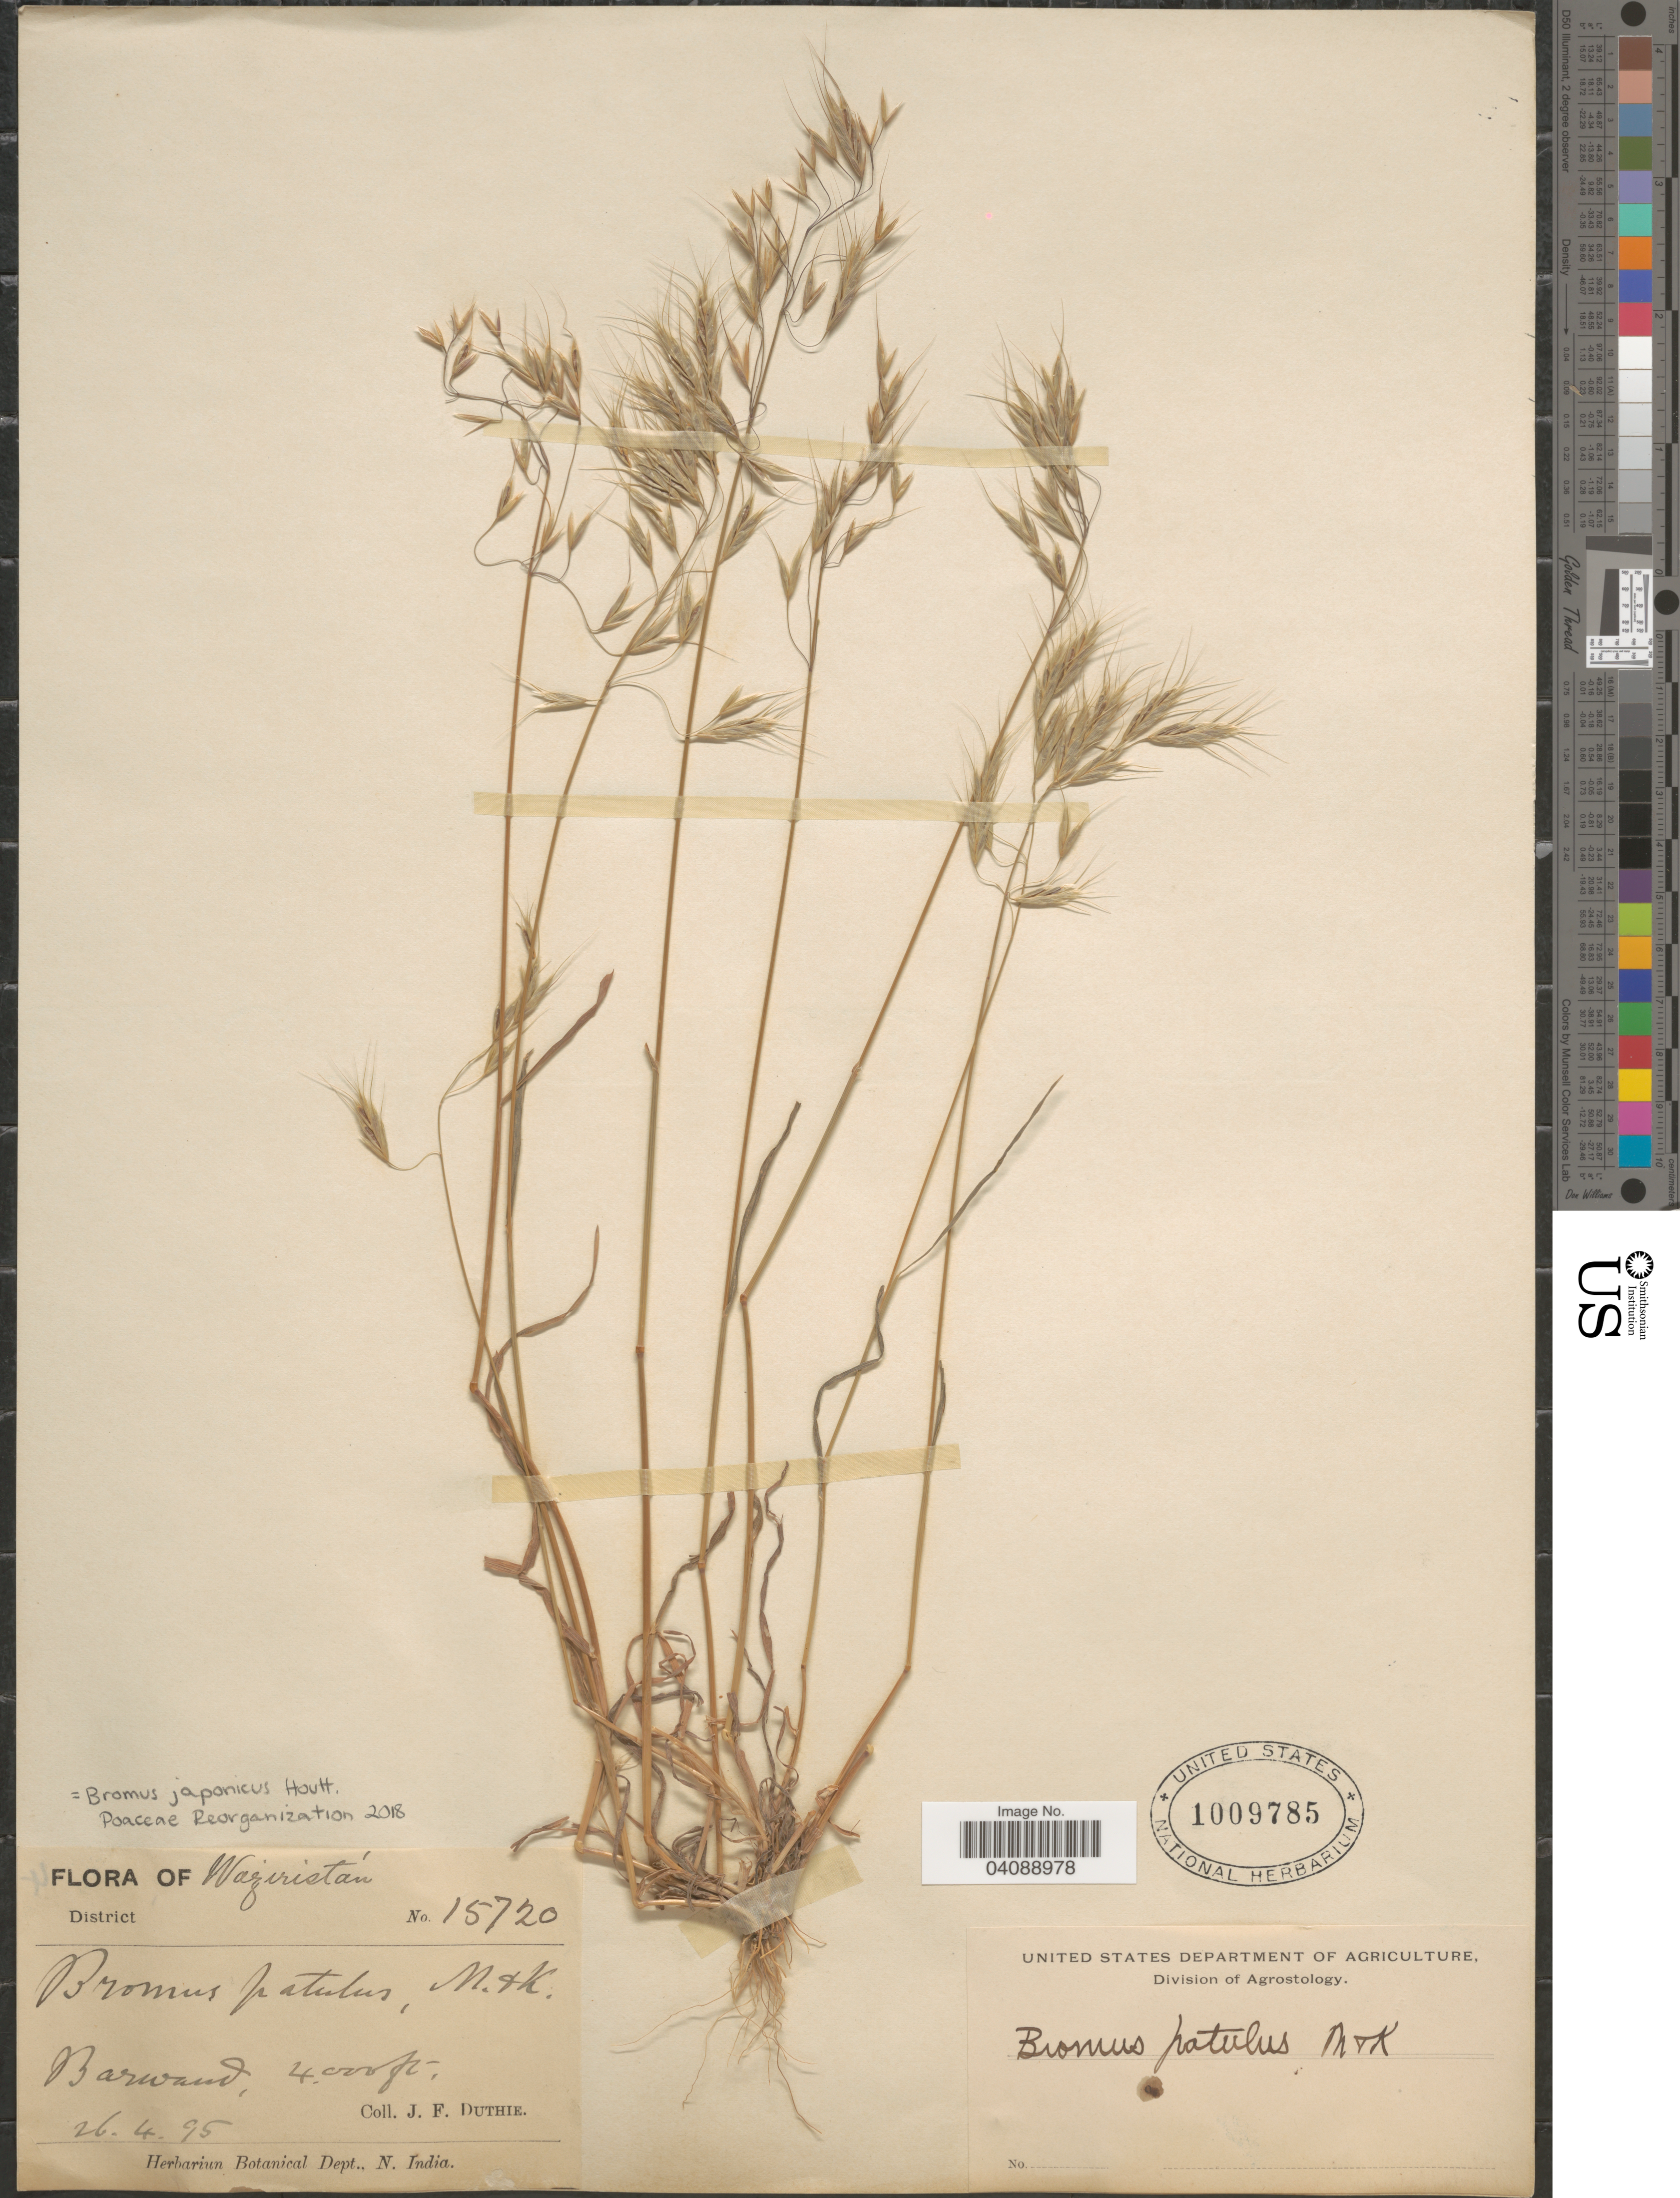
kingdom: Plantae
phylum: Tracheophyta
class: Liliopsida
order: Poales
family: Poaceae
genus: Bromus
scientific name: Bromus japonicus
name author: Houtt.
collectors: J. F. Duthie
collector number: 15720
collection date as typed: Transcribed d/m/y: 26/4/95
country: Pakistan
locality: Waziristan. Barwand.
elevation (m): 1219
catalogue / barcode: US 1009785